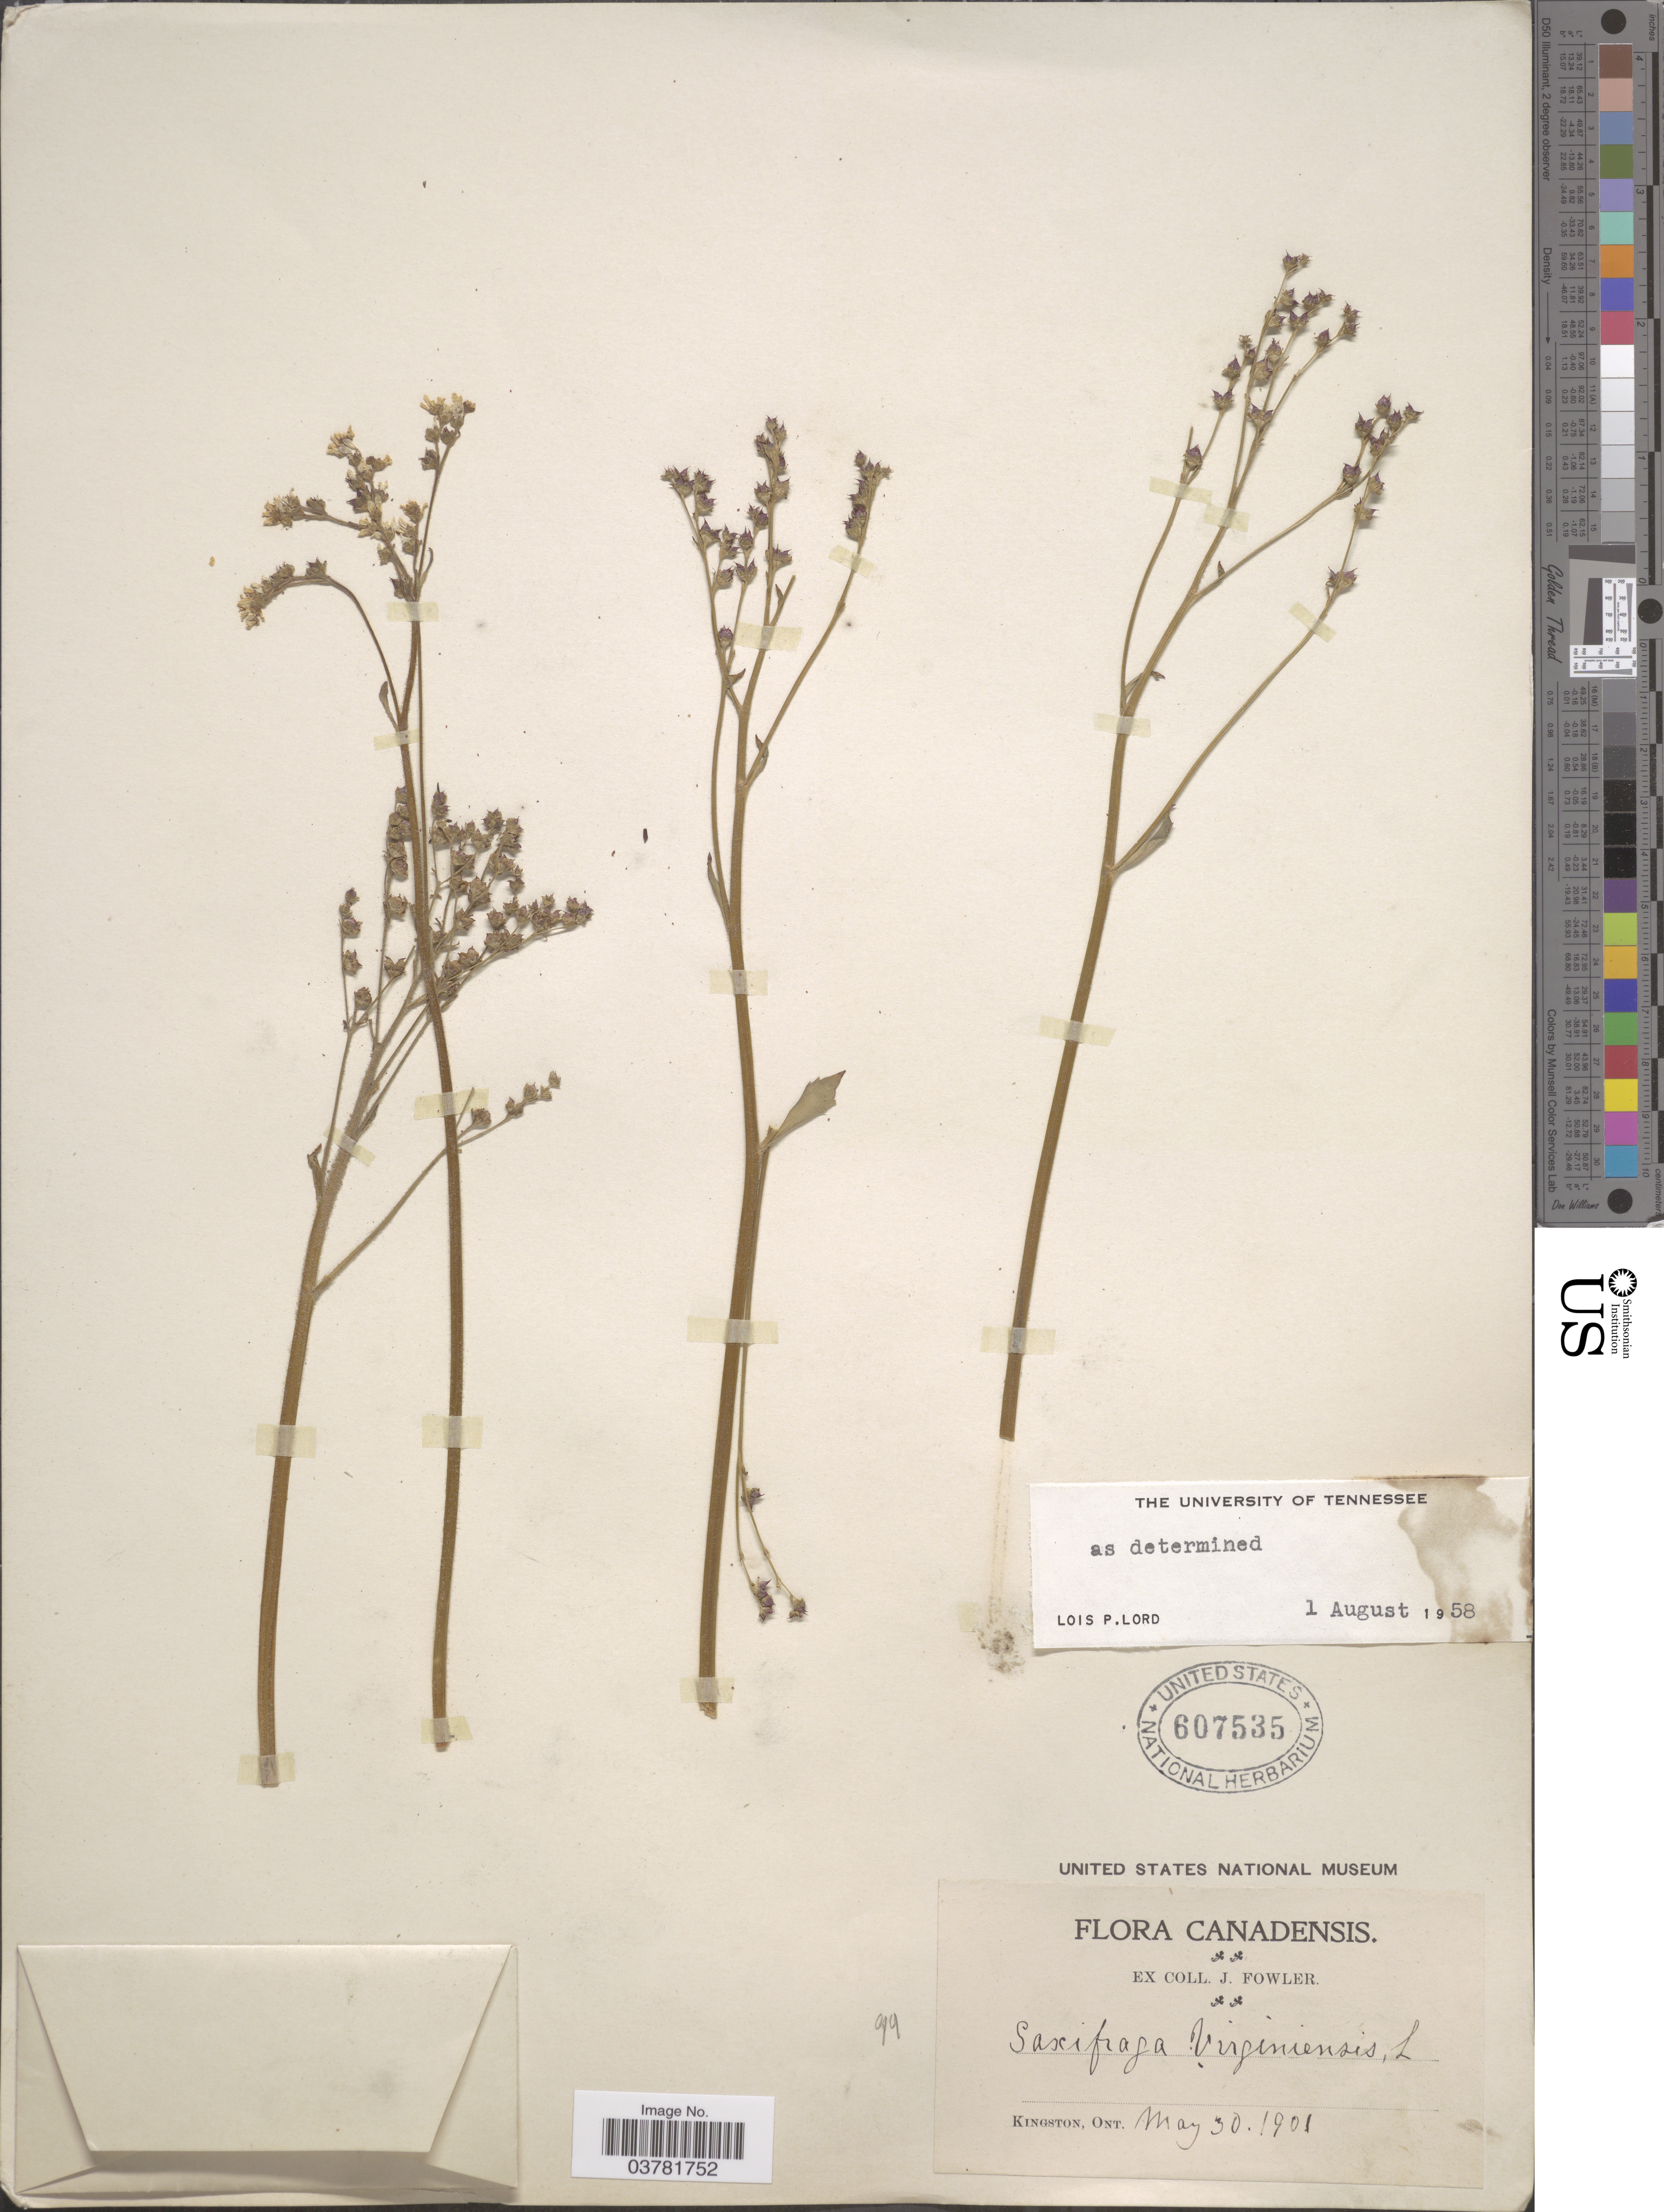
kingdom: Plantae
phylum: Tracheophyta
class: Magnoliopsida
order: Saxifragales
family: Saxifragaceae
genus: Micranthes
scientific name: Micranthes virginiensis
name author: (Michx.) Small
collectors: J. Fowler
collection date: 1901-05-30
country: Canada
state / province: Ontario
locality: Kingston.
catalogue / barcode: US 607535